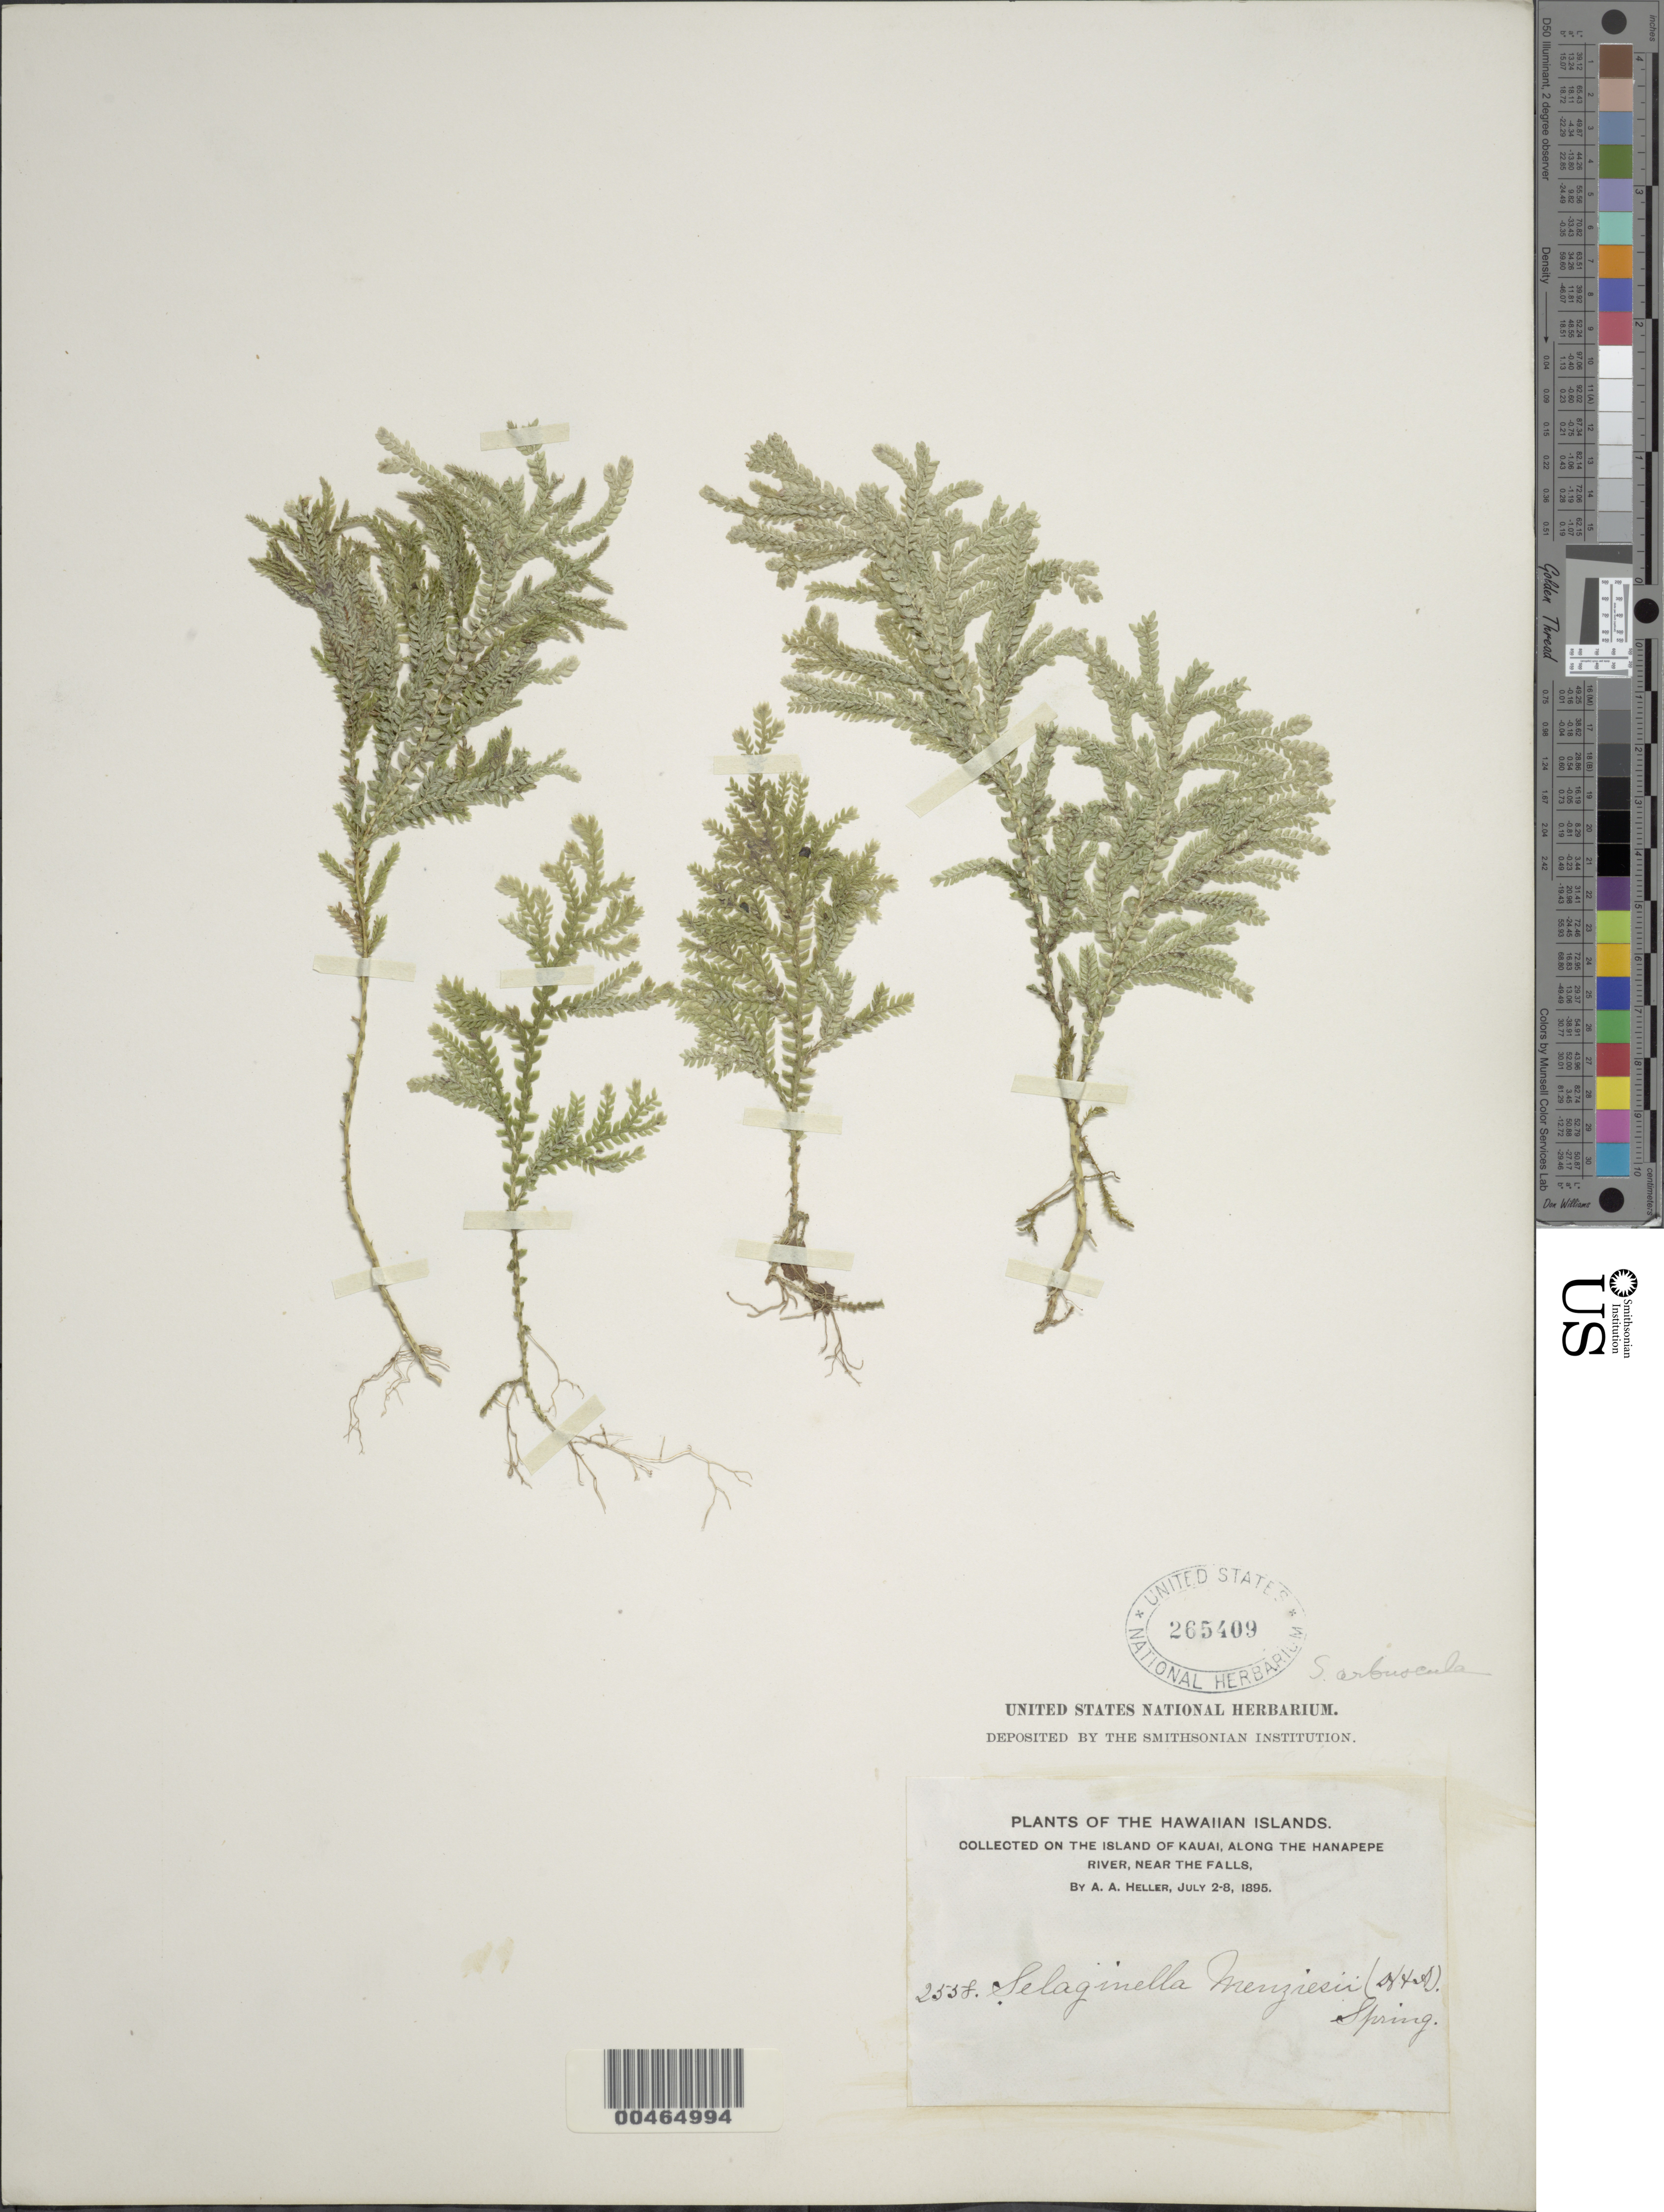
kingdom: Plantae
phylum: Tracheophyta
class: Lycopodiopsida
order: Selaginellales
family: Selaginellaceae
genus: Selaginella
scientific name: Selaginella arbuscula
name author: (Kualf.) Spring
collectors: A. A. Heller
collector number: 2558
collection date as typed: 2 Jul 1895 to 8 Jul 1895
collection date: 1895-07-02/1895-07-08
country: United States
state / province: Hawaii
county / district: Kauai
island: Kaua'i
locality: Along the Hanapepe River, near the falls, Kauai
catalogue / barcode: US 265409